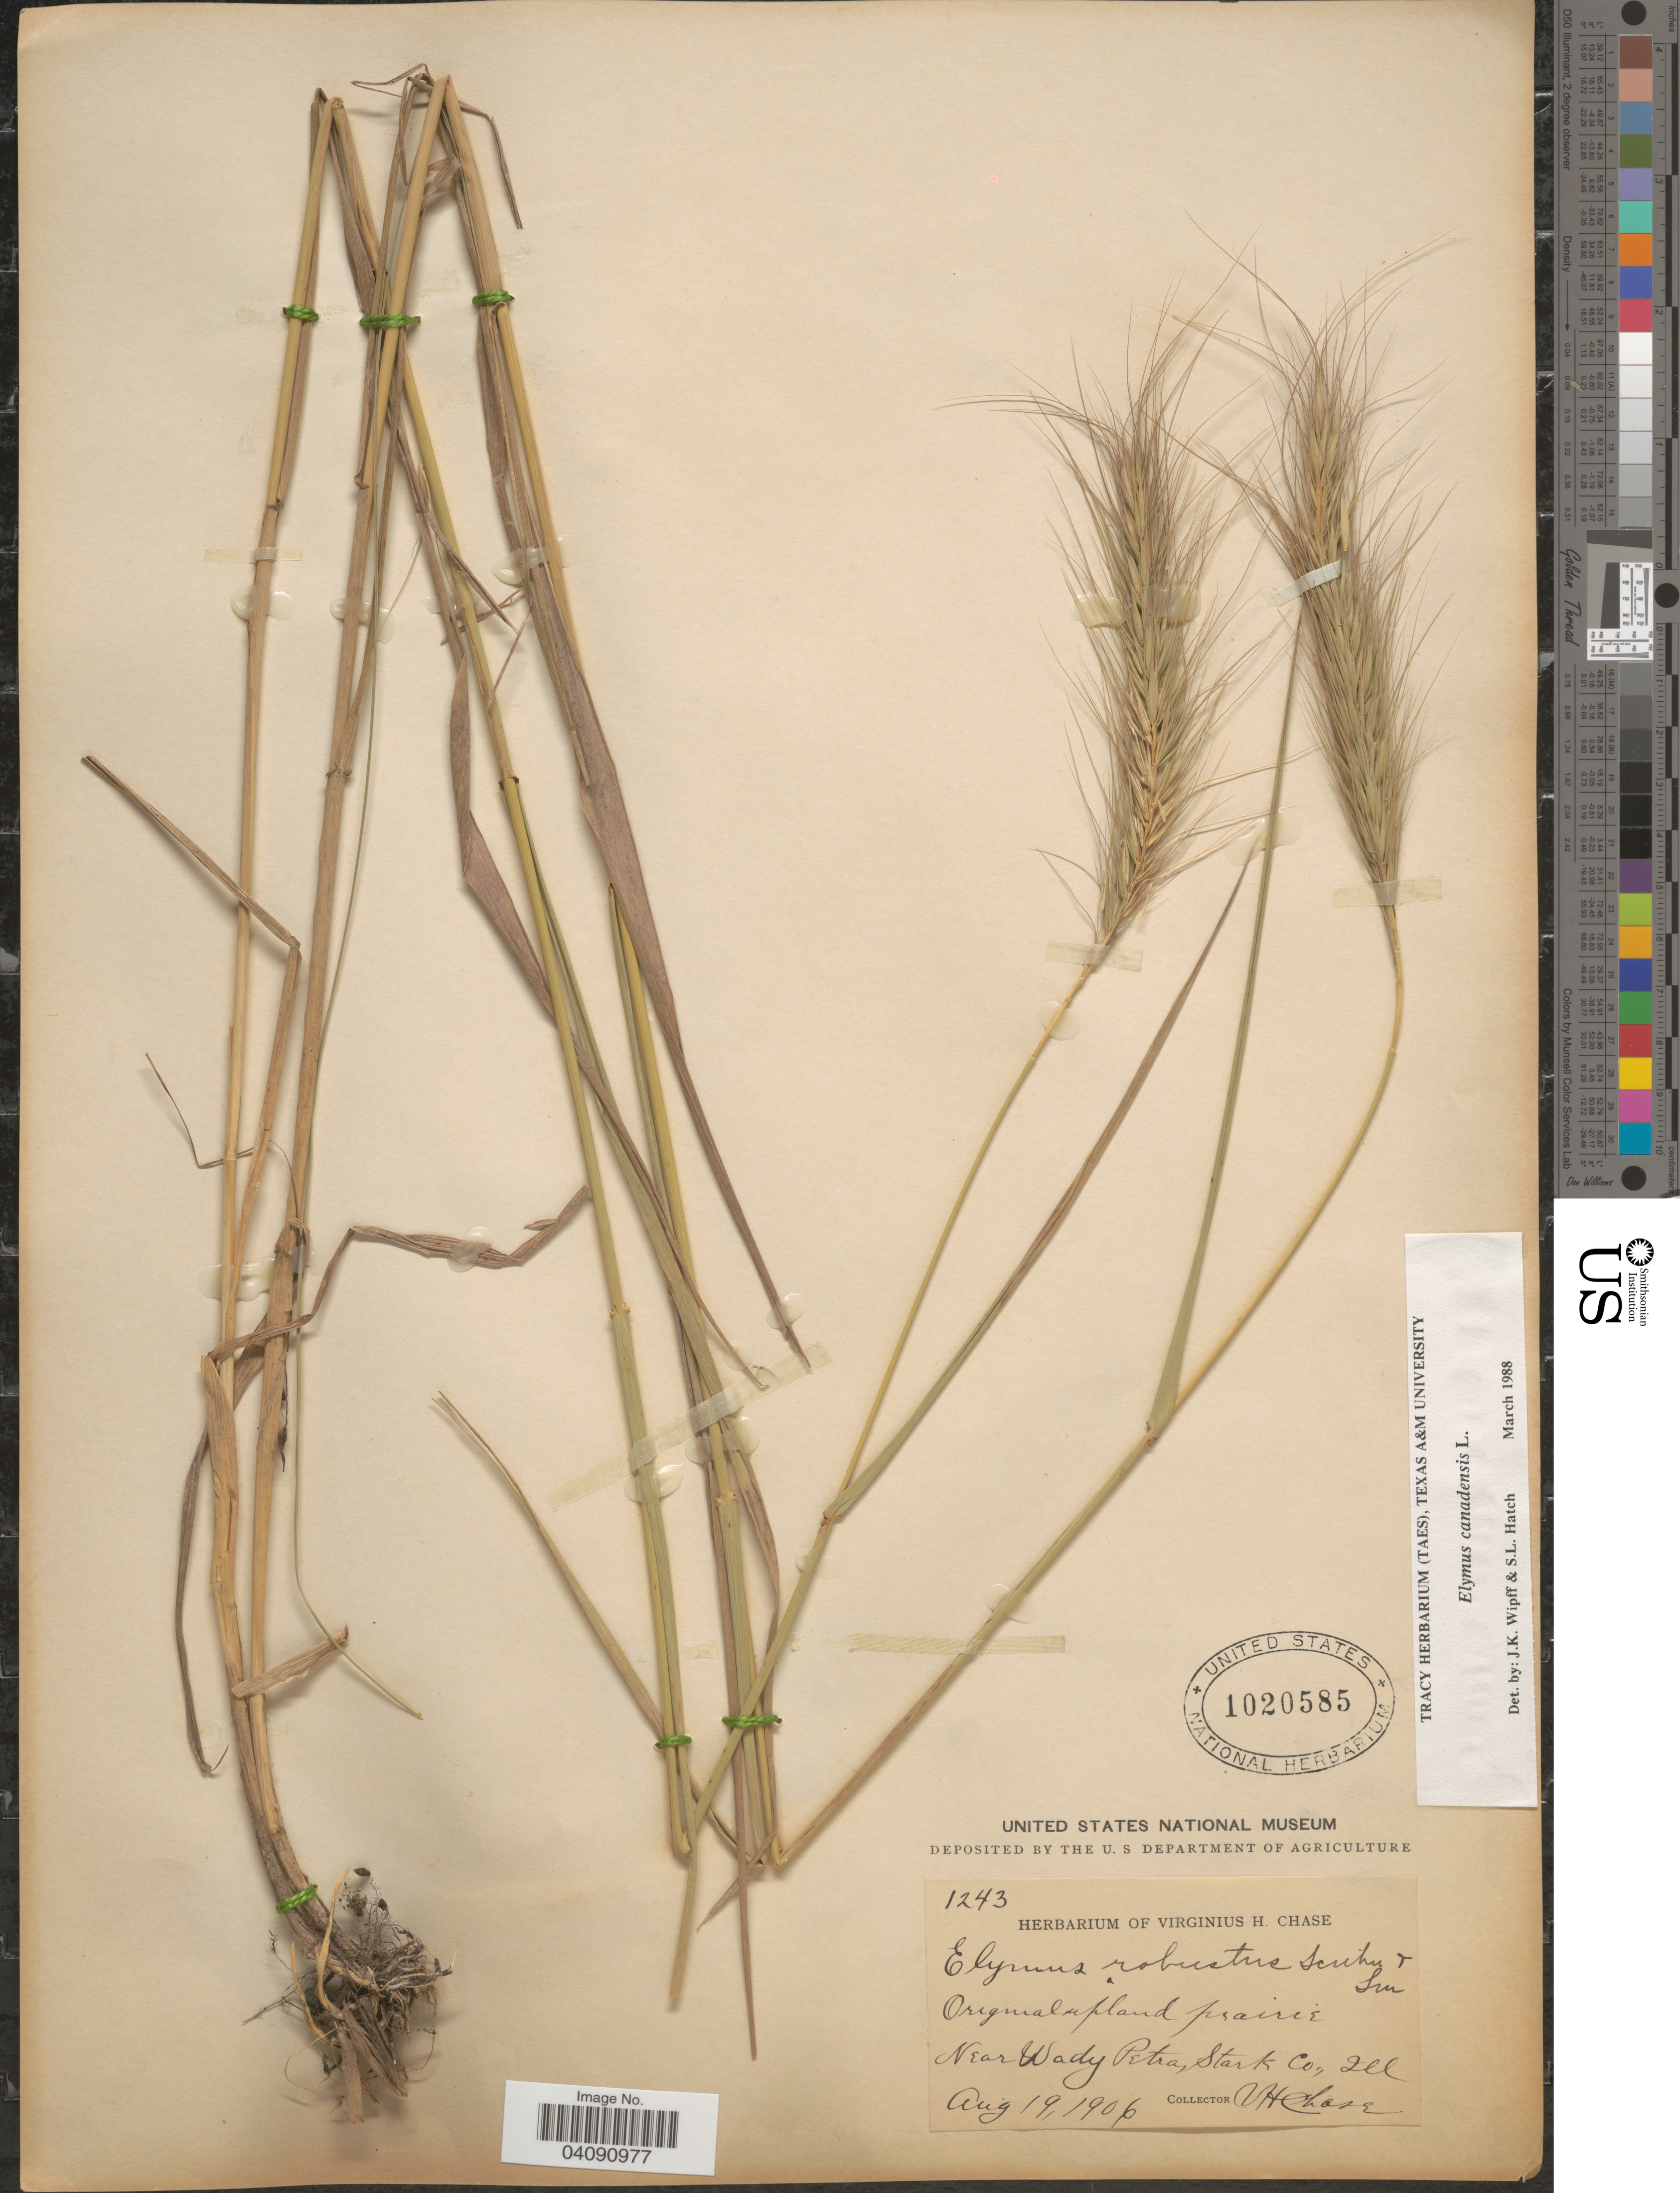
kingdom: Plantae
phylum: Tracheophyta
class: Liliopsida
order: Poales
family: Poaceae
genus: Elymus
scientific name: Elymus canadensis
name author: L.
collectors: V. H. Chase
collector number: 1243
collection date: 1906-08-19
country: United States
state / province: Illinois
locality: Original upland prairie. Near Wady Petra, Stark Co.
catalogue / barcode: US 1020585